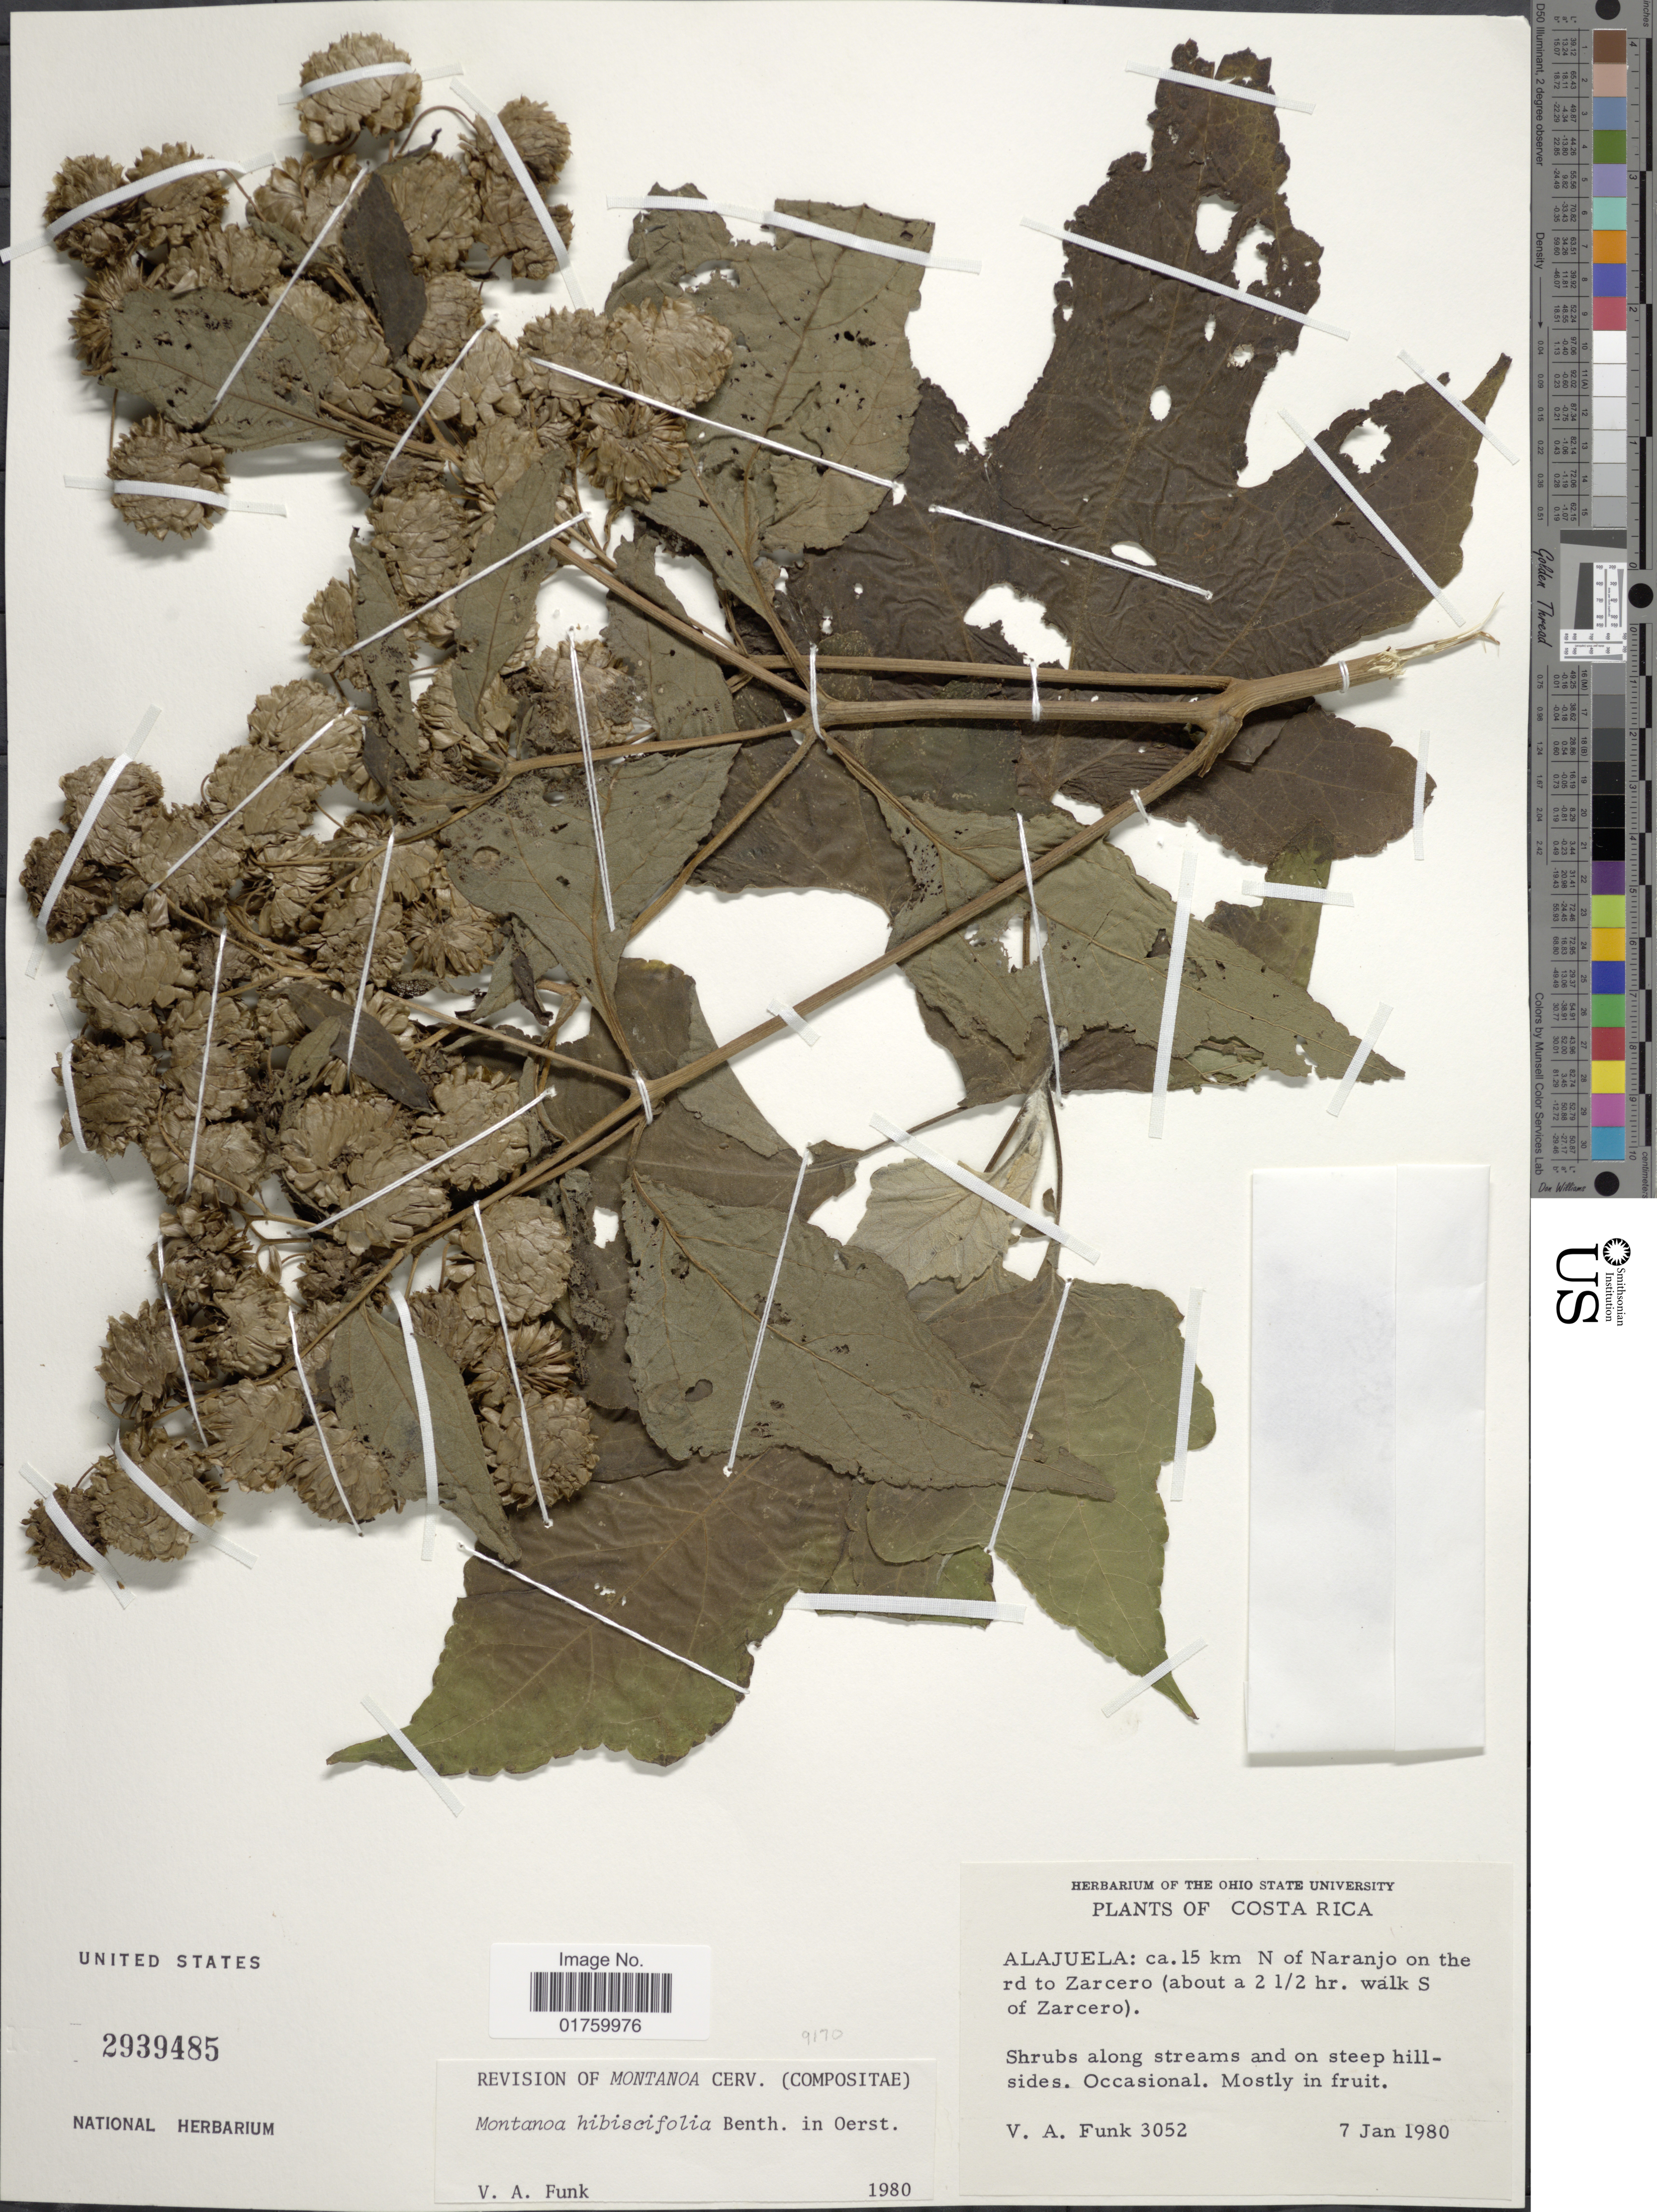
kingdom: Plantae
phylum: Tracheophyta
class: Magnoliopsida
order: Asterales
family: Asteraceae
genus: Montanoa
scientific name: Montanoa hibiscifolia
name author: Benth.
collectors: V. Funk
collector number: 3052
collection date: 1980-01-07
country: Costa Rica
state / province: Alajuela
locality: Ca. 15 km N of Naranjo on the rd to Zarcero (about a 2 1/2 hr. walk S of Zarcero), shrubs along streams and on steep hillsides.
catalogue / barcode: US 2939485